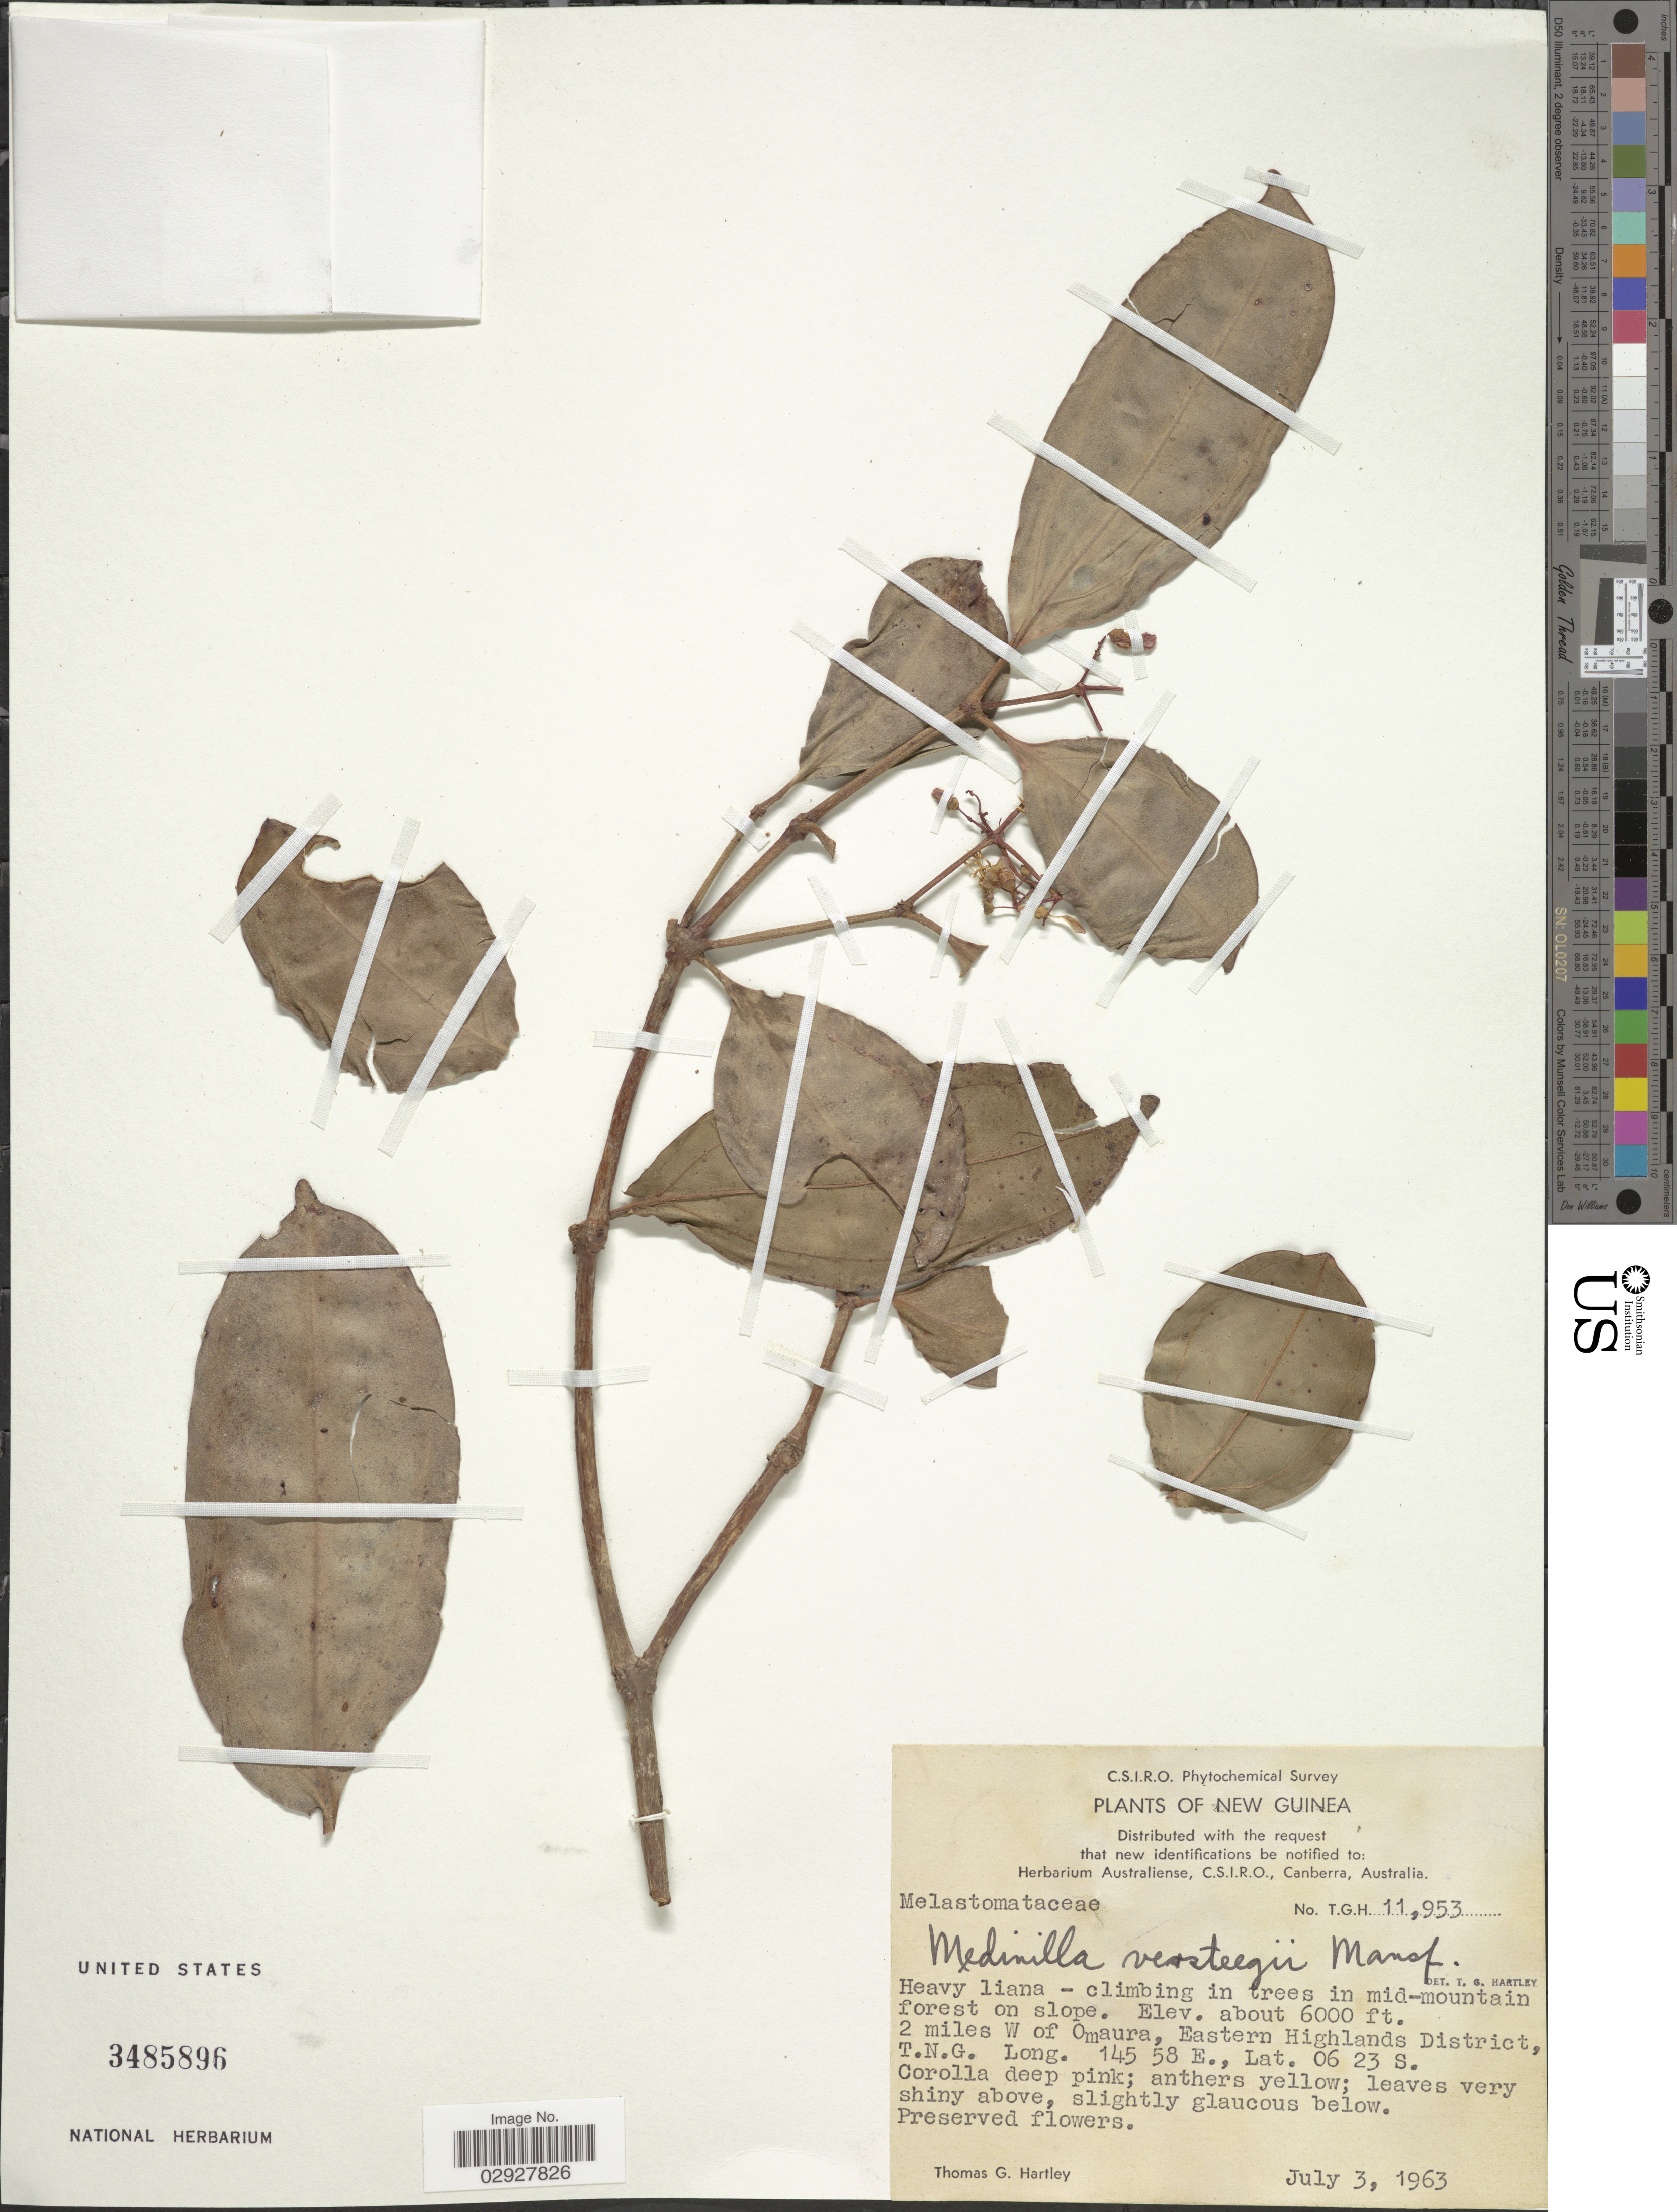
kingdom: Plantae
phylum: Tracheophyta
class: Magnoliopsida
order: Myrtales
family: Melastomataceae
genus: Medinilla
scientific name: Medinilla versteegii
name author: Mansf.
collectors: T. G. Hartley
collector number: T.G.H. 11953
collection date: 1963-07-03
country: Papua New Guinea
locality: New Guinea. 2 miles W of Omaura, Eastern Highlands District, T.N.G.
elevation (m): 1829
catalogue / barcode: US 3485896